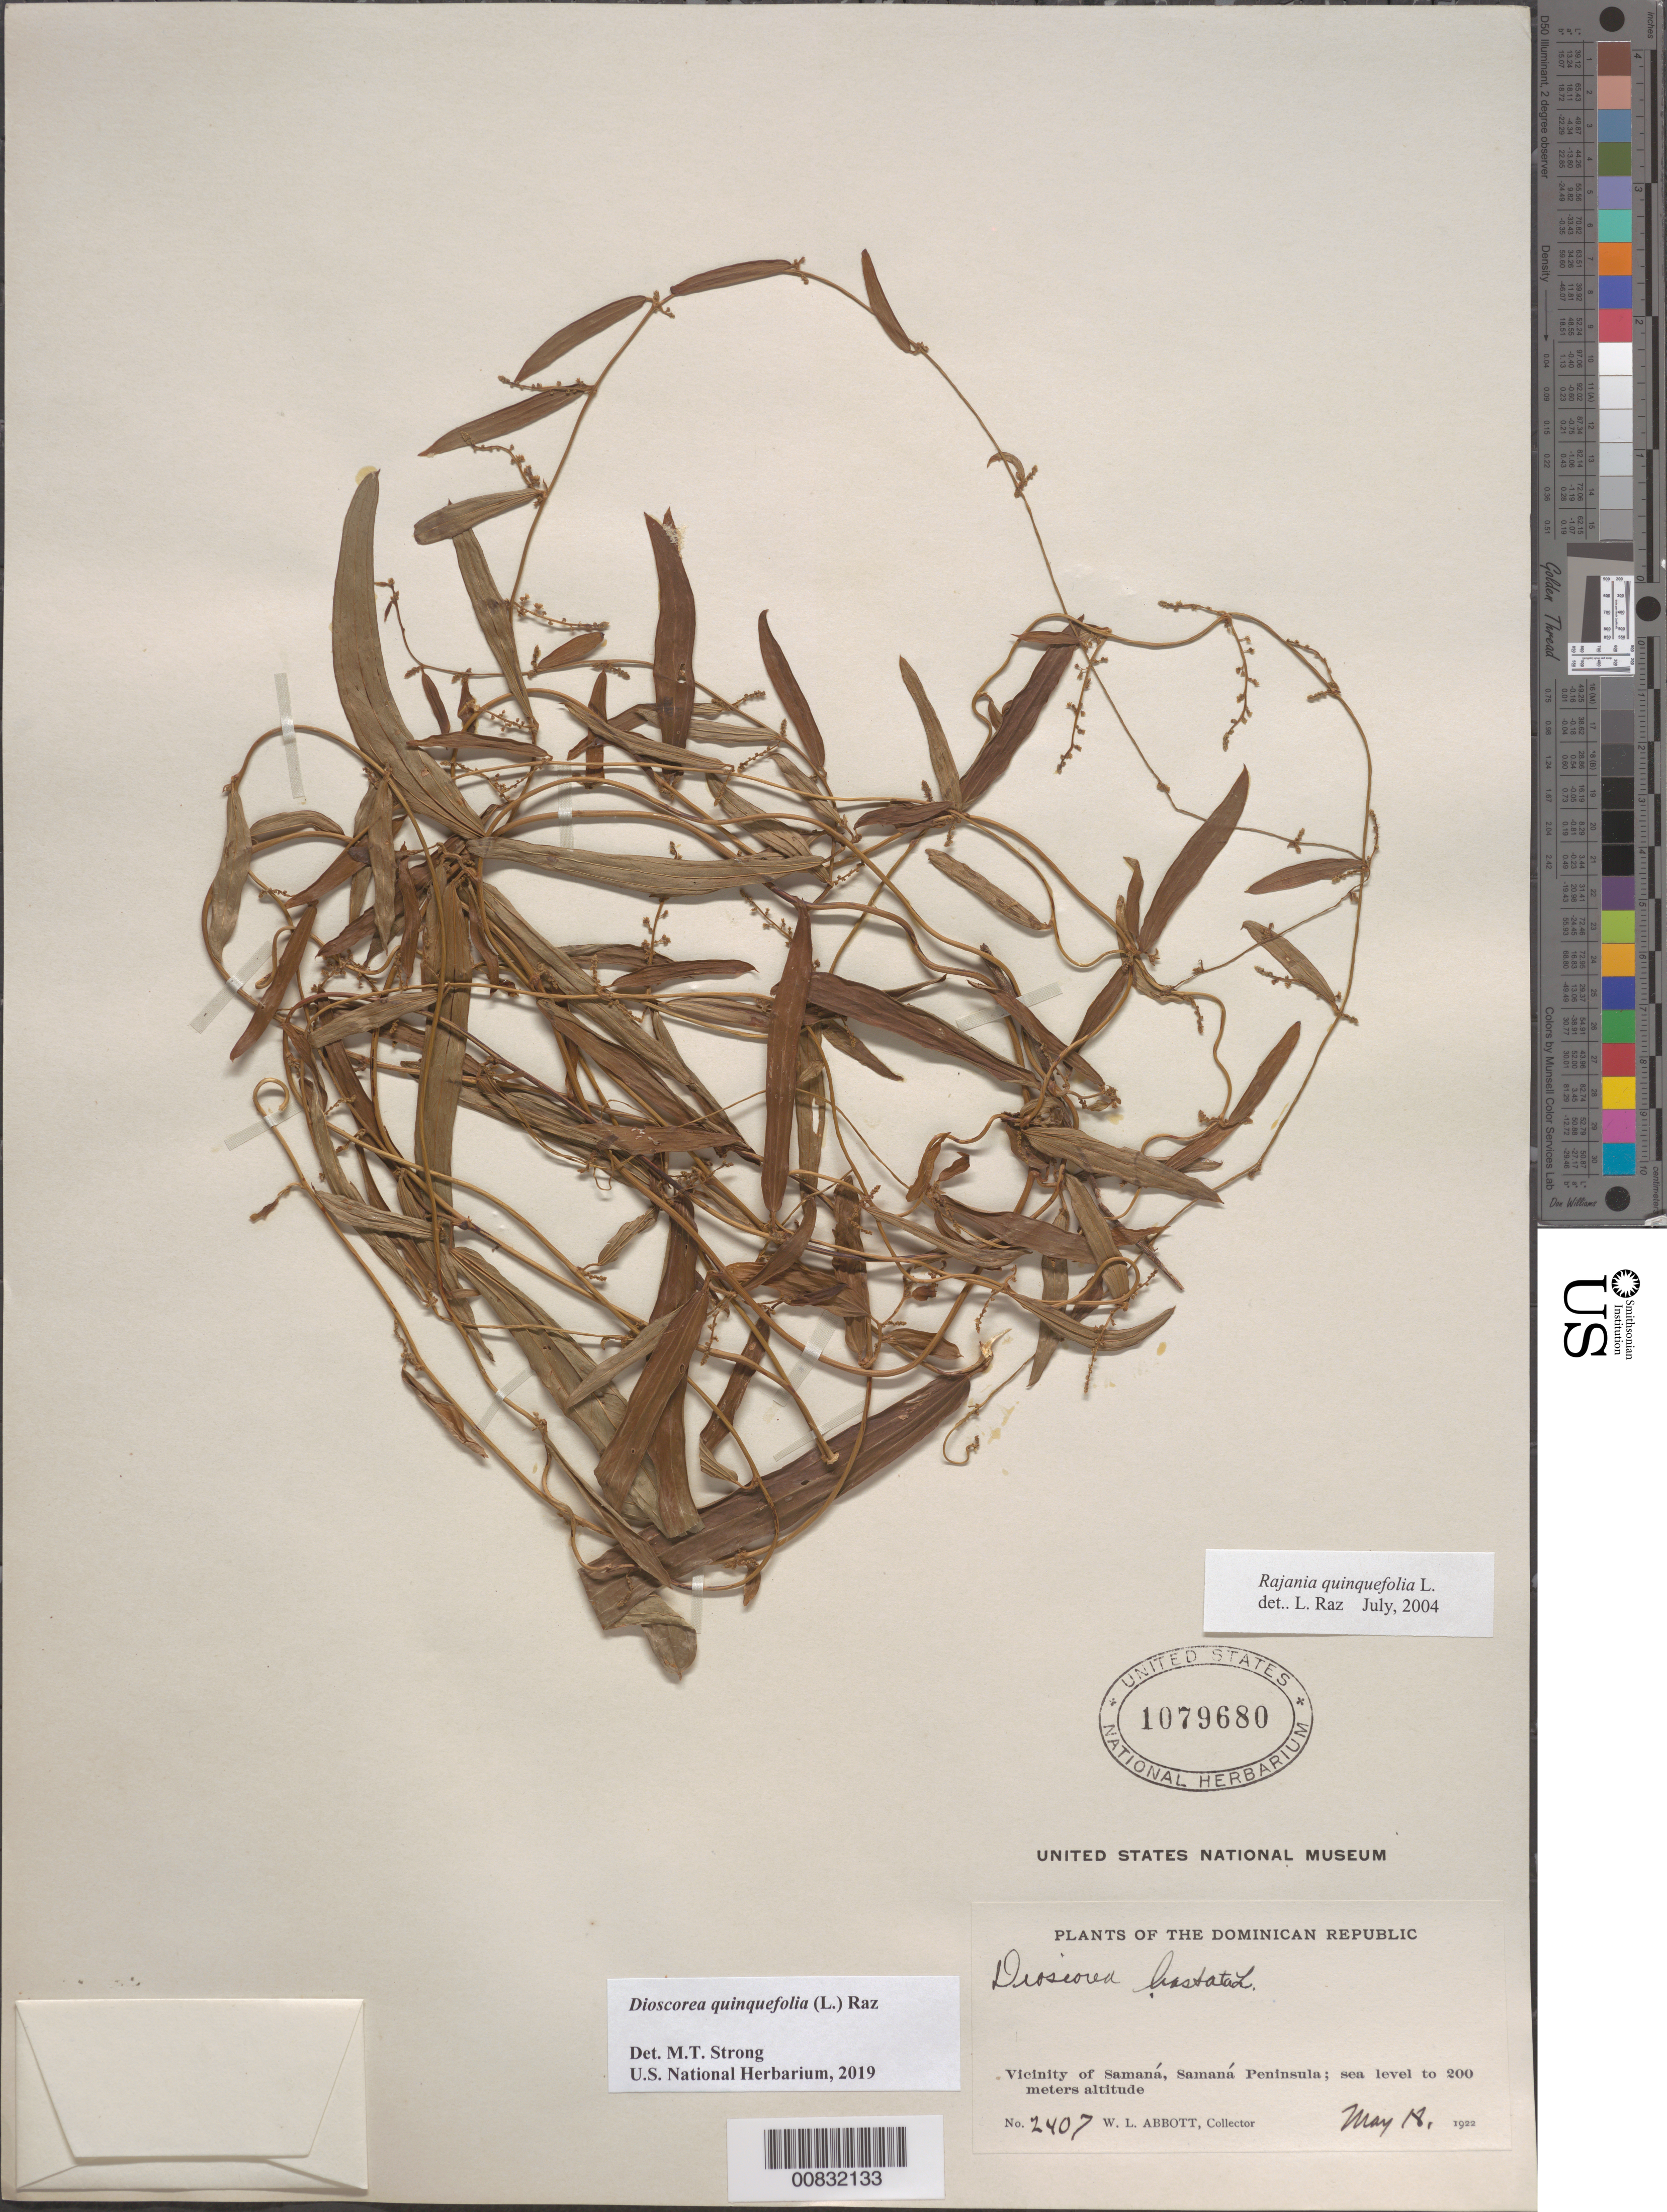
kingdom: Plantae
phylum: Tracheophyta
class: Liliopsida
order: Dioscoreales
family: Dioscoreaceae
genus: Dioscorea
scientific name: Dioscorea quinquefolia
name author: (L.) Raz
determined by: Strong, M. T., (US), Smithsonian Institution - National Museum of Natural History (UNITED STATES)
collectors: W. L. Abbott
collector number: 2407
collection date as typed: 18 May 1922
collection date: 1922-05-18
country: Dominican Republic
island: Hispaniola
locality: Vicinity of Samaná, Samaná Península.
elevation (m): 0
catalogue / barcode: US 1079680